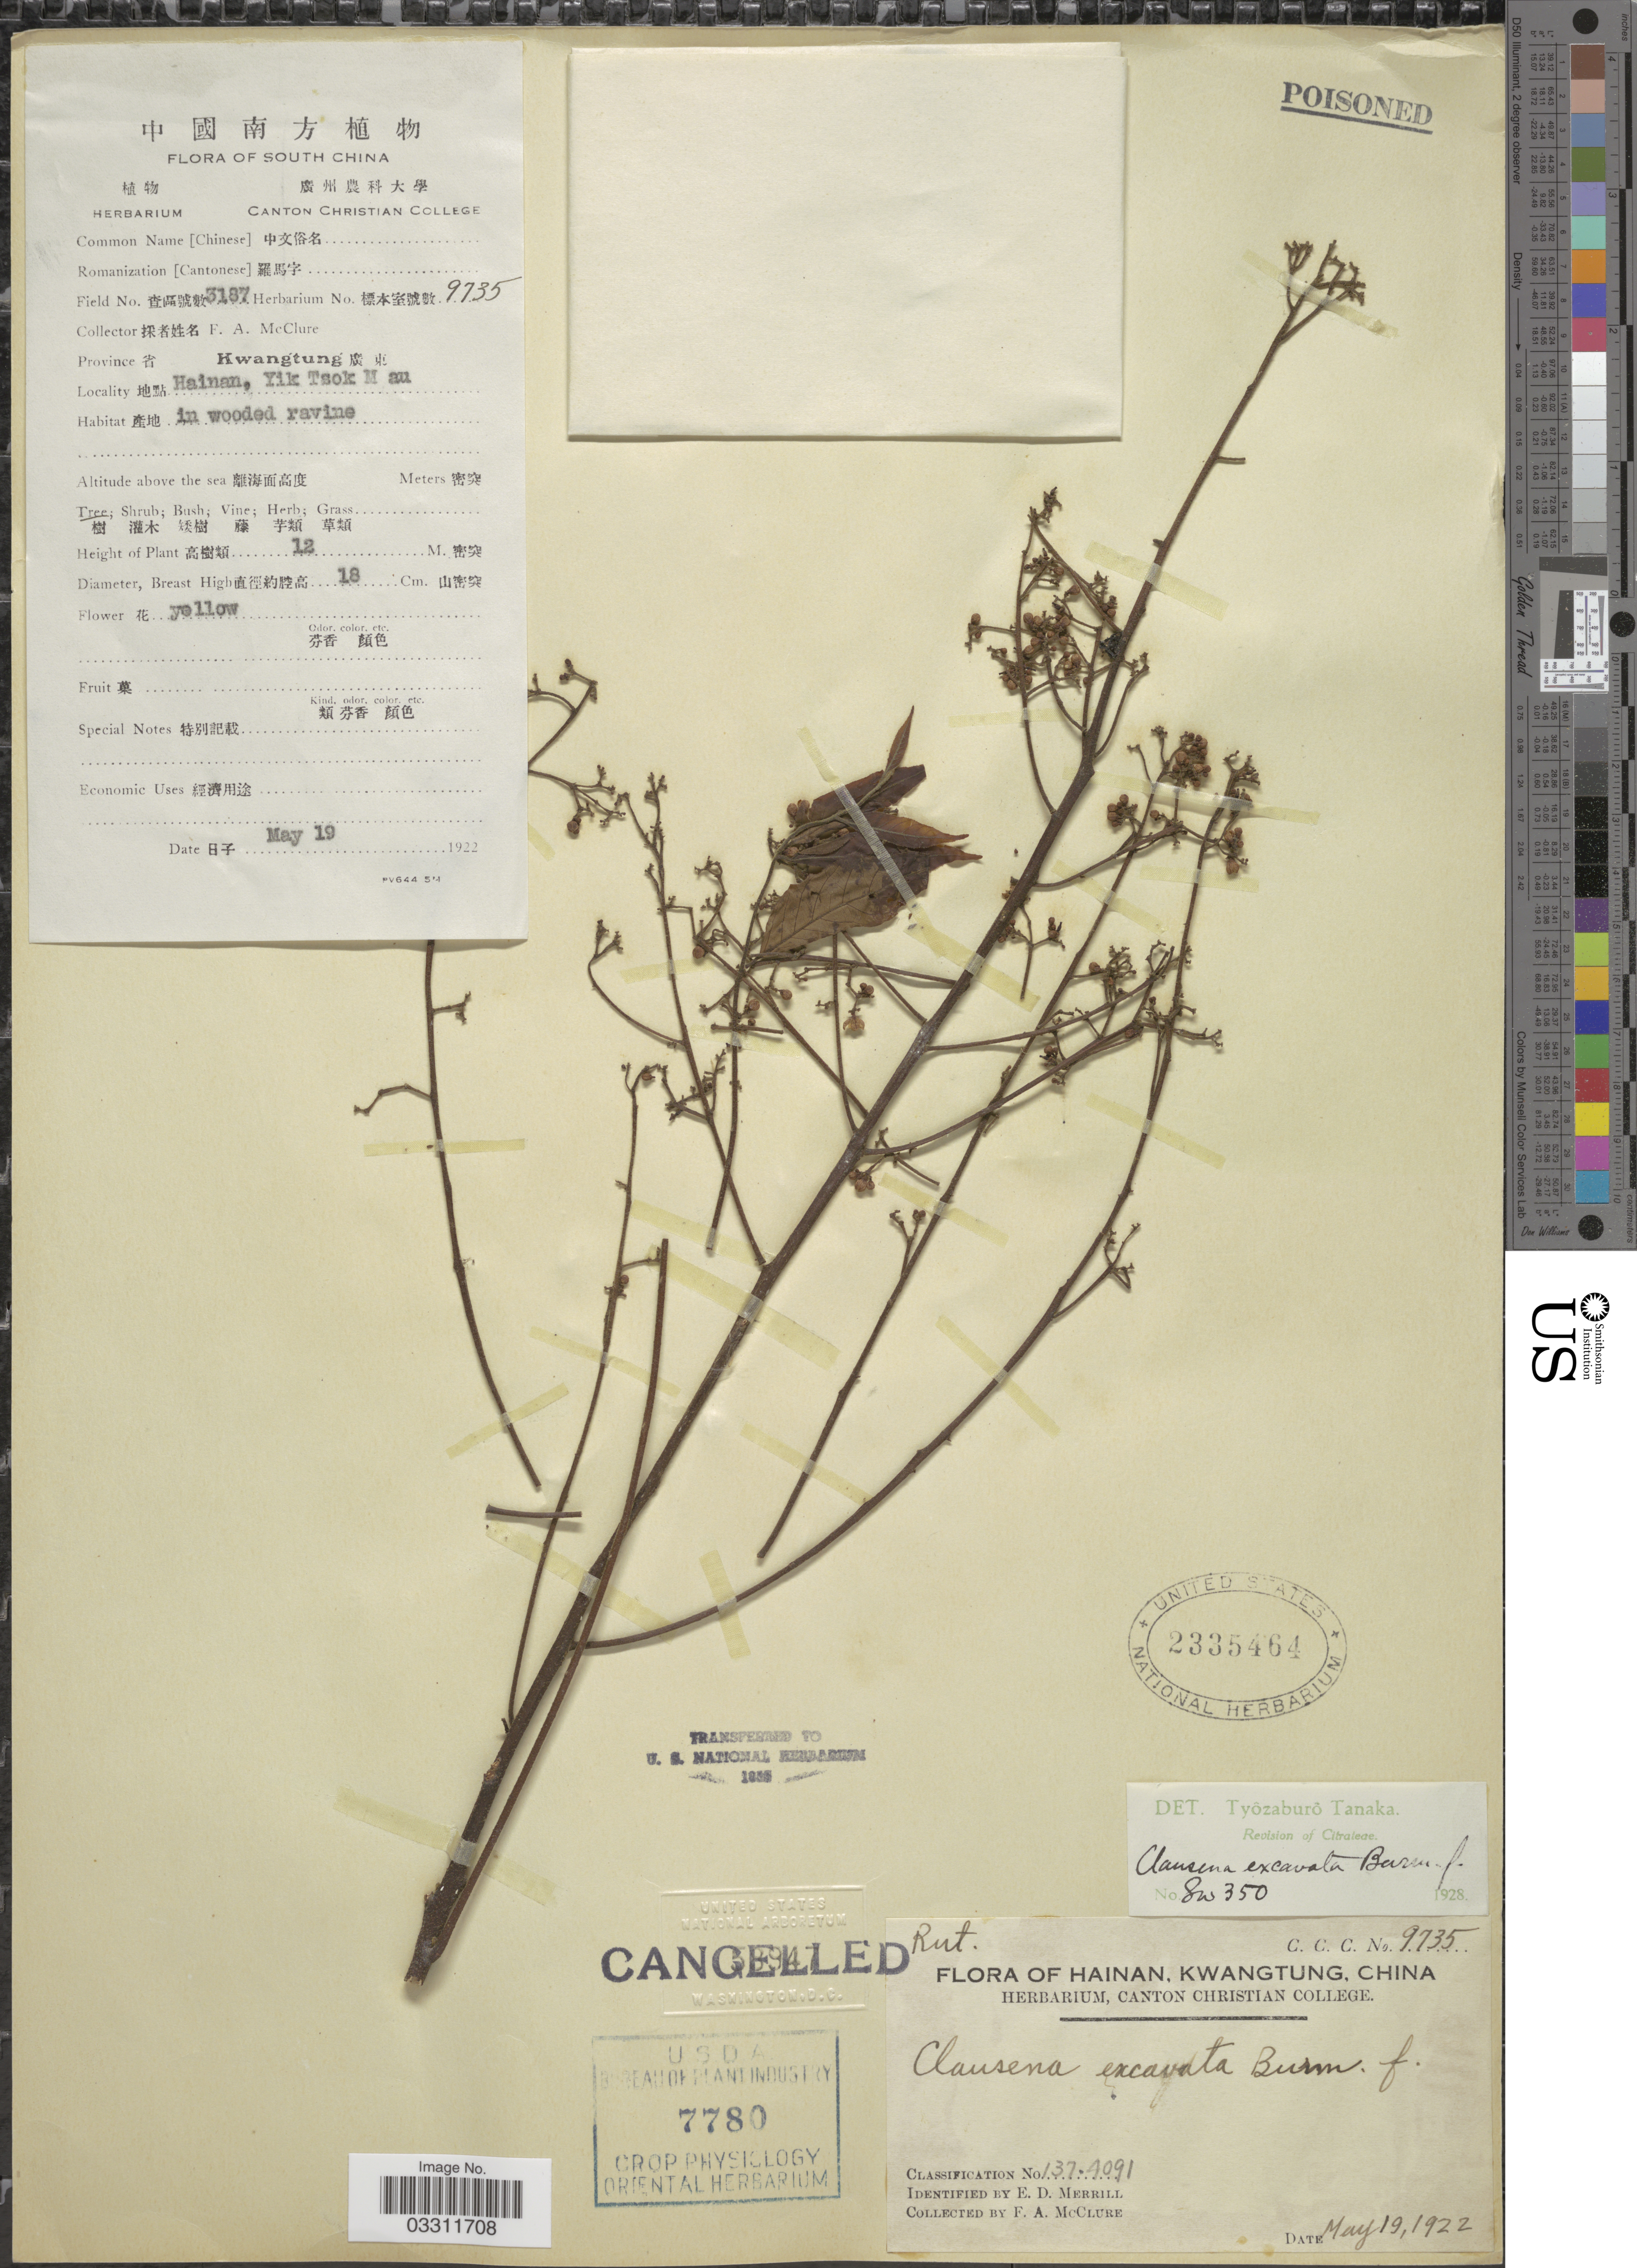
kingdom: Plantae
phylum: Tracheophyta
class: Magnoliopsida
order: Sapindales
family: Rutaceae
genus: Clausena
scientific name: Clausena excavata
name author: Burm. f.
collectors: F. A. McClure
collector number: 9735/3187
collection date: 1922-05-19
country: China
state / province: Guangdong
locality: South China. Province Kwangtung. Hainan, Yik Tsok M au.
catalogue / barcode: US 2335464